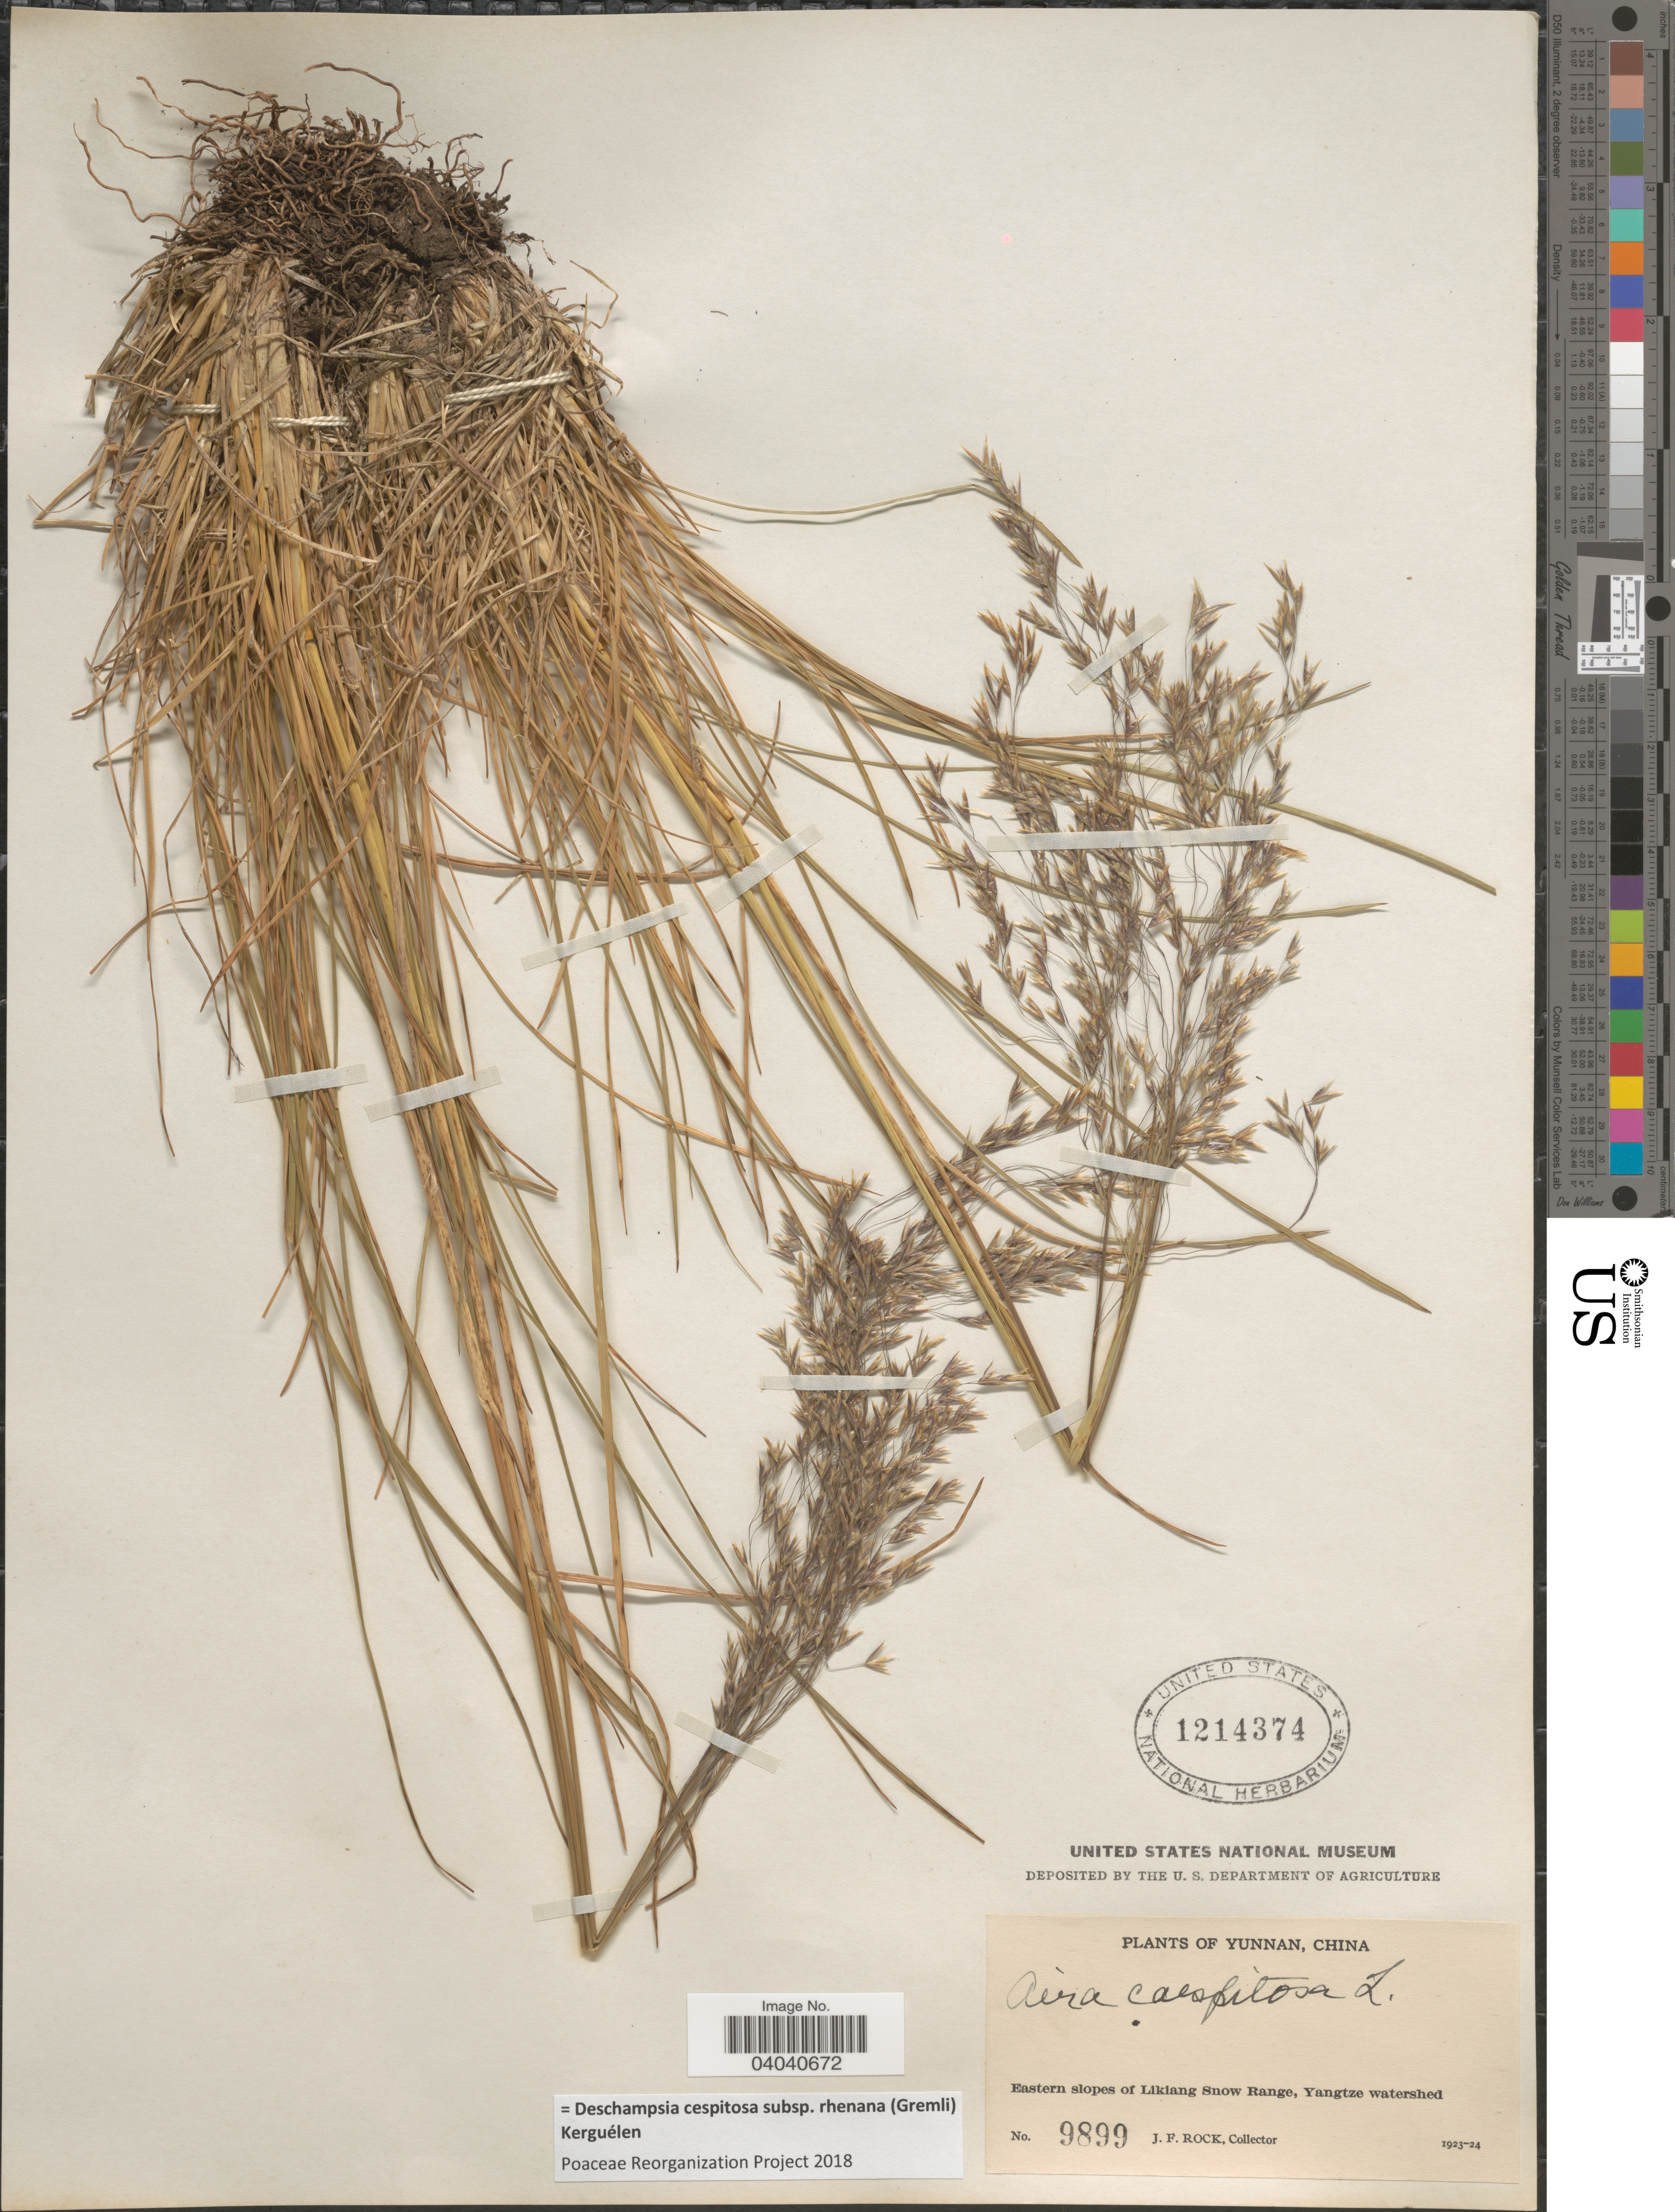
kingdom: Plantae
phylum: Tracheophyta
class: Liliopsida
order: Poales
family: Poaceae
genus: Deschampsia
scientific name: Deschampsia cespitosa subsp. rhenana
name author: (Gremli) Kerguélen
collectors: J. Rock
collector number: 9899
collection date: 1923/1924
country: China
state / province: Yunnan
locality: Eastern slopes of Likiang Snow Range, Yangtze watershed.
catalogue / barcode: US 1214374